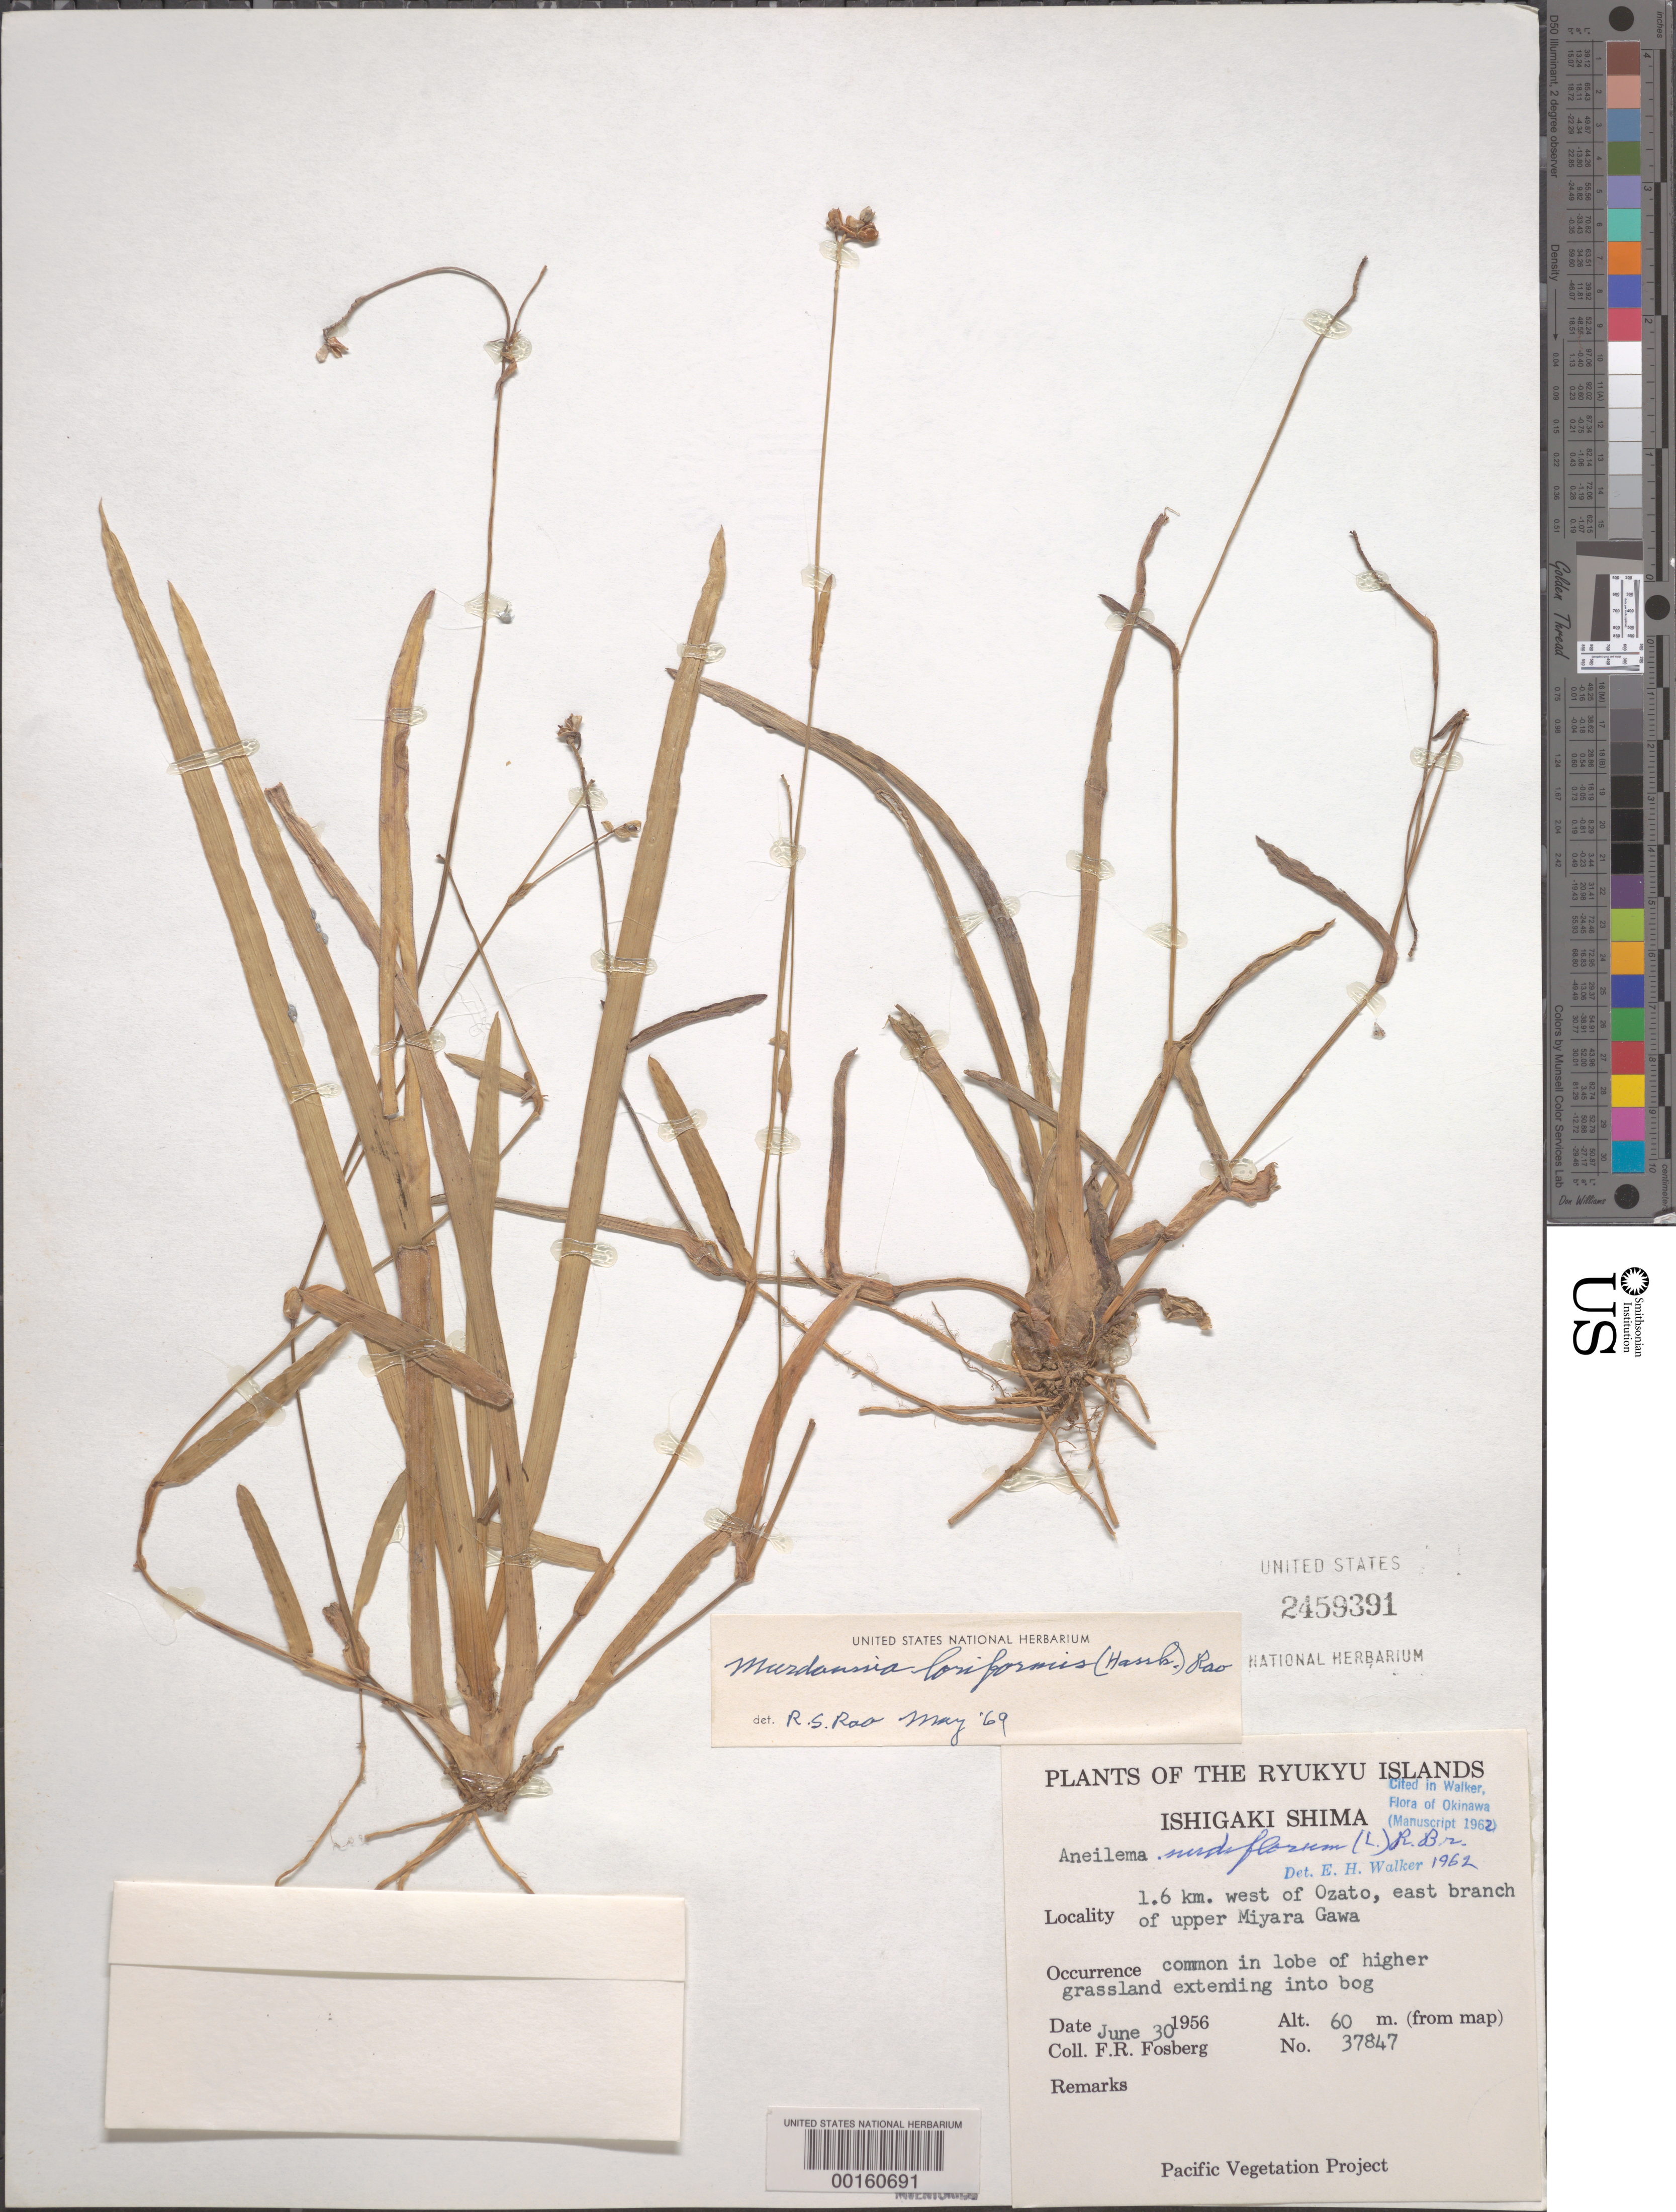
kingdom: Plantae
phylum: Tracheophyta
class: Liliopsida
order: Commelinales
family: Commelinaceae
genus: Murdannia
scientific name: Murdannia loriformis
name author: (Hassk.) R.S. Rao & Kammathy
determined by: Rao, R. S.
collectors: F. R. Fosberg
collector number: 37847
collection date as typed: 30 Jun 1956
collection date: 1956-06-30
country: Japan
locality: Ishigaki shima, w of ozato, upper miyara gawa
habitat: Grassland extending to bog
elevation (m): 60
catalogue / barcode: US 2459391